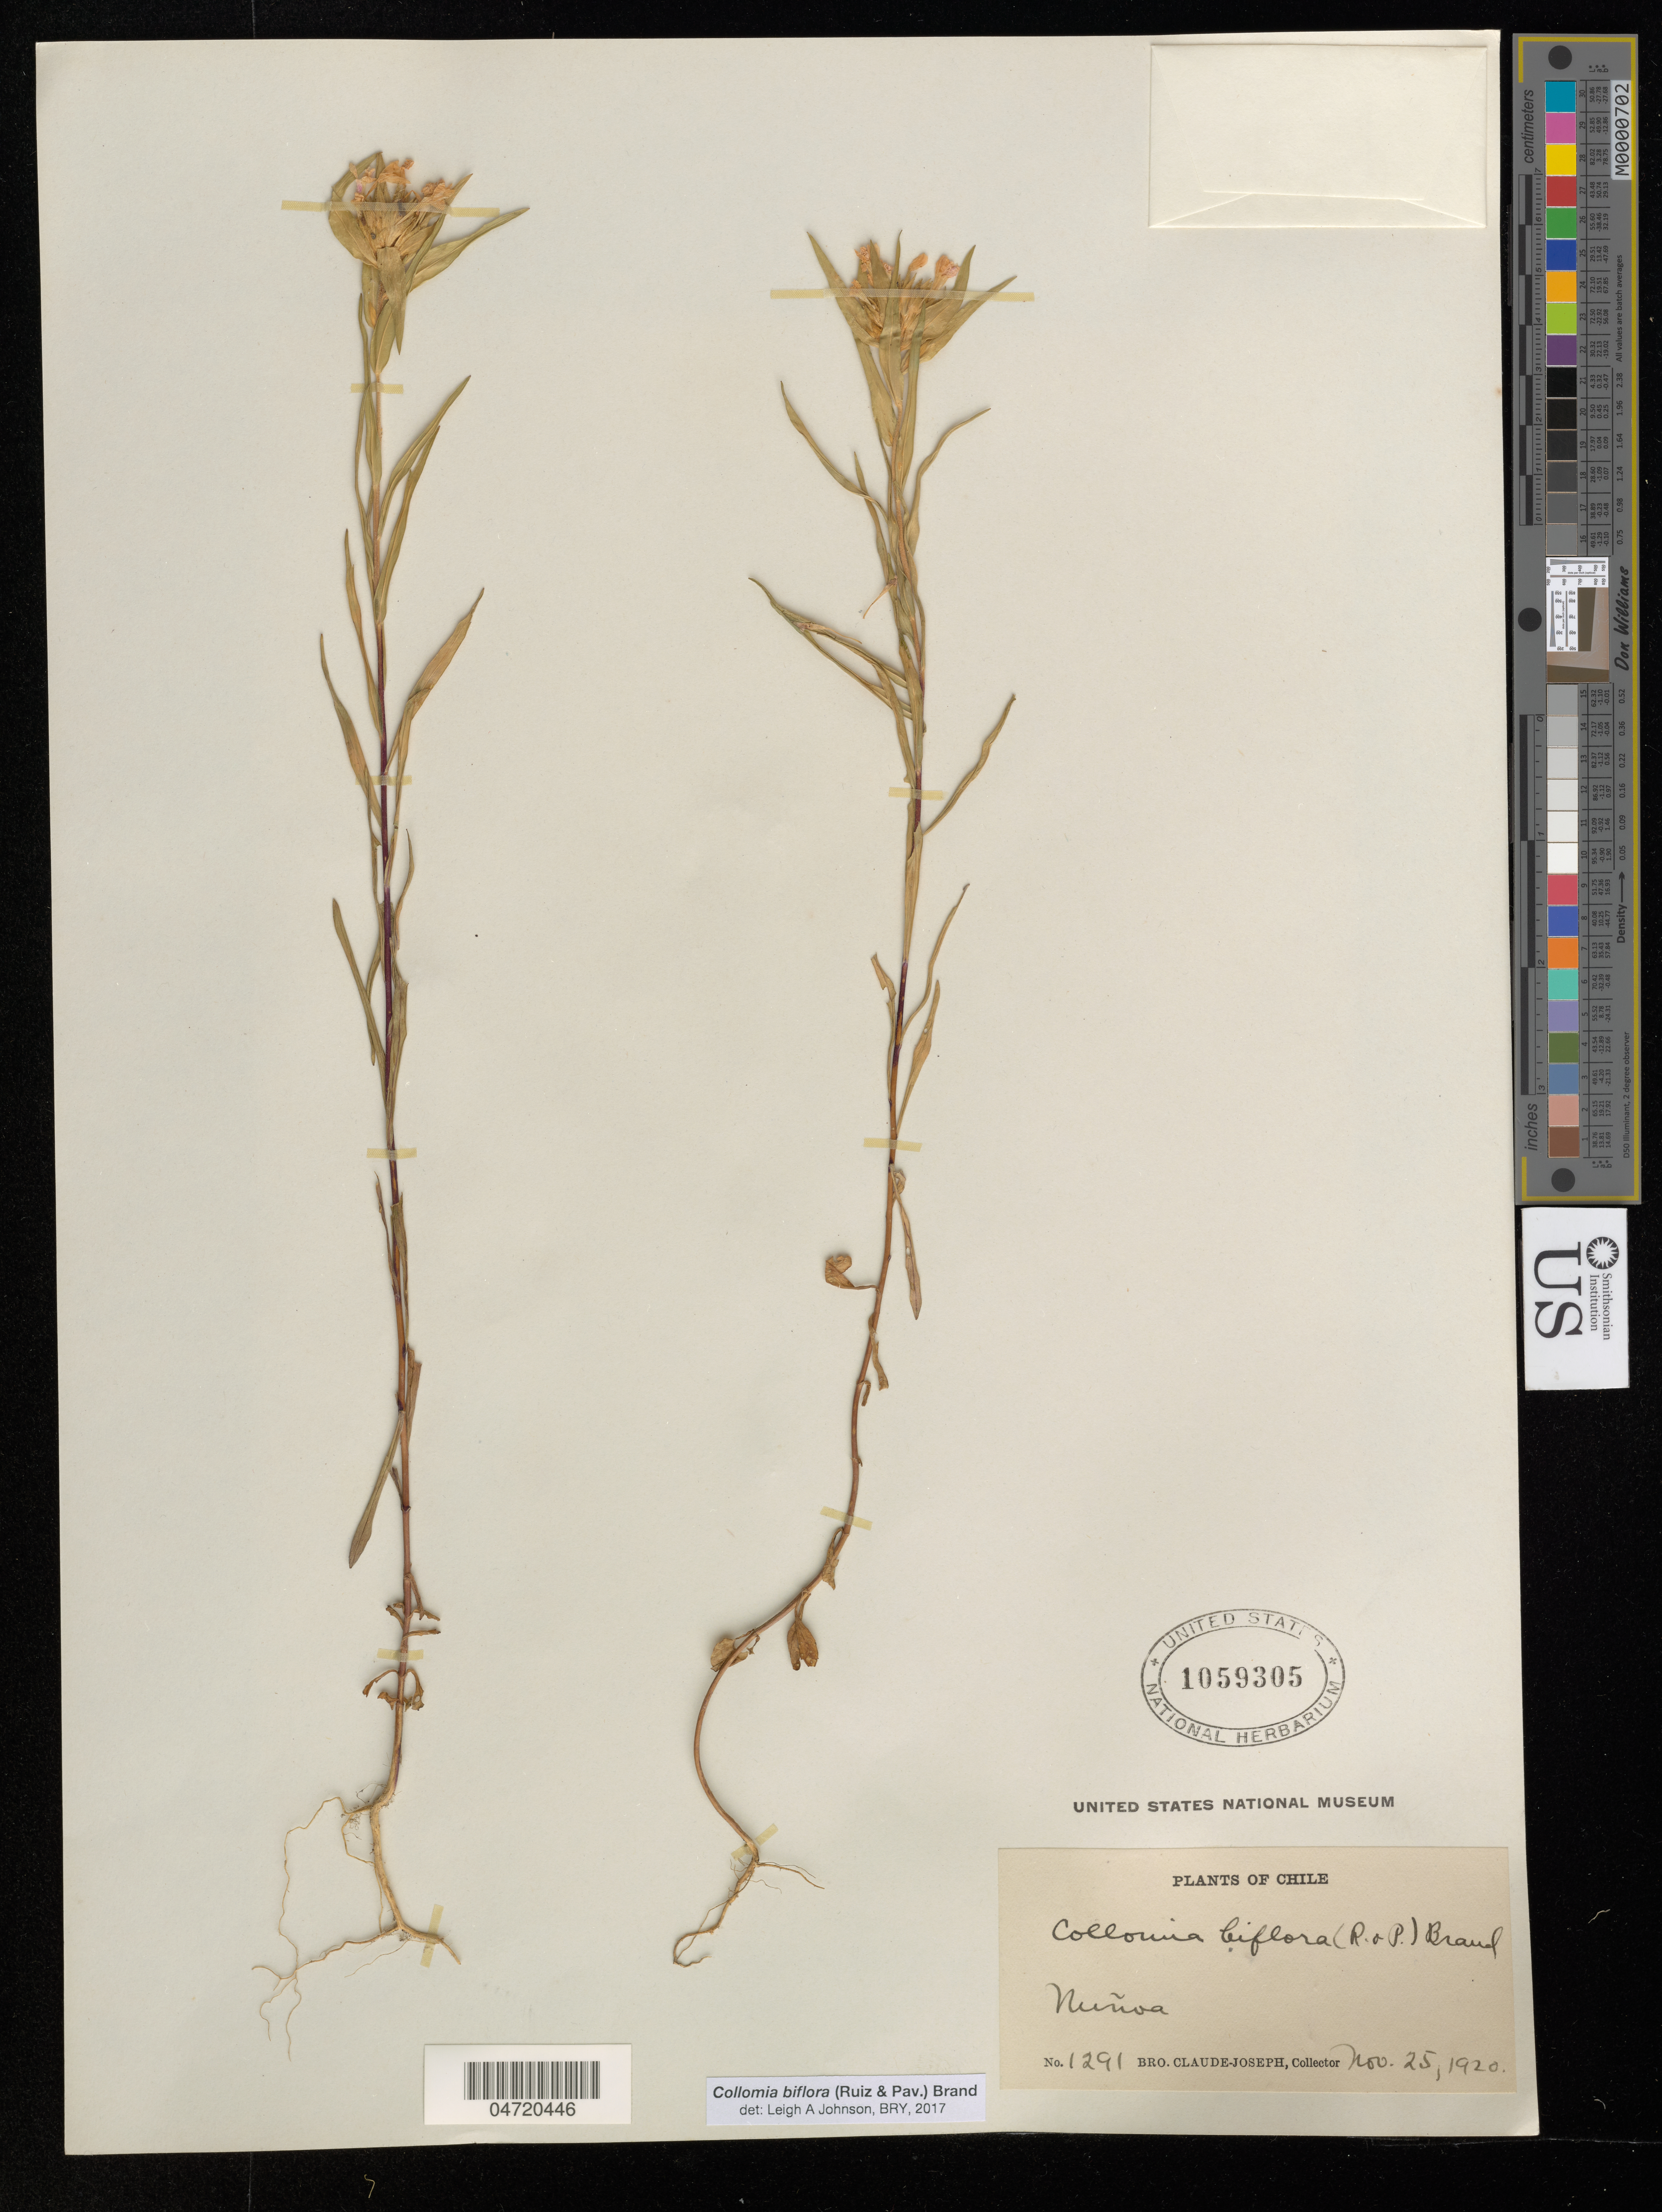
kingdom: Plantae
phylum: Tracheophyta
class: Magnoliopsida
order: Ericales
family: Polemoniaceae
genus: Collomia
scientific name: Collomia biflora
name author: (Ruiz & Pav.) Brand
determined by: Johnson, Leigh Alma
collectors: Bro. Claude-Joseph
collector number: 1291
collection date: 1920-11-25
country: Chile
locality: Nuñoa.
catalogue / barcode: US 1059305